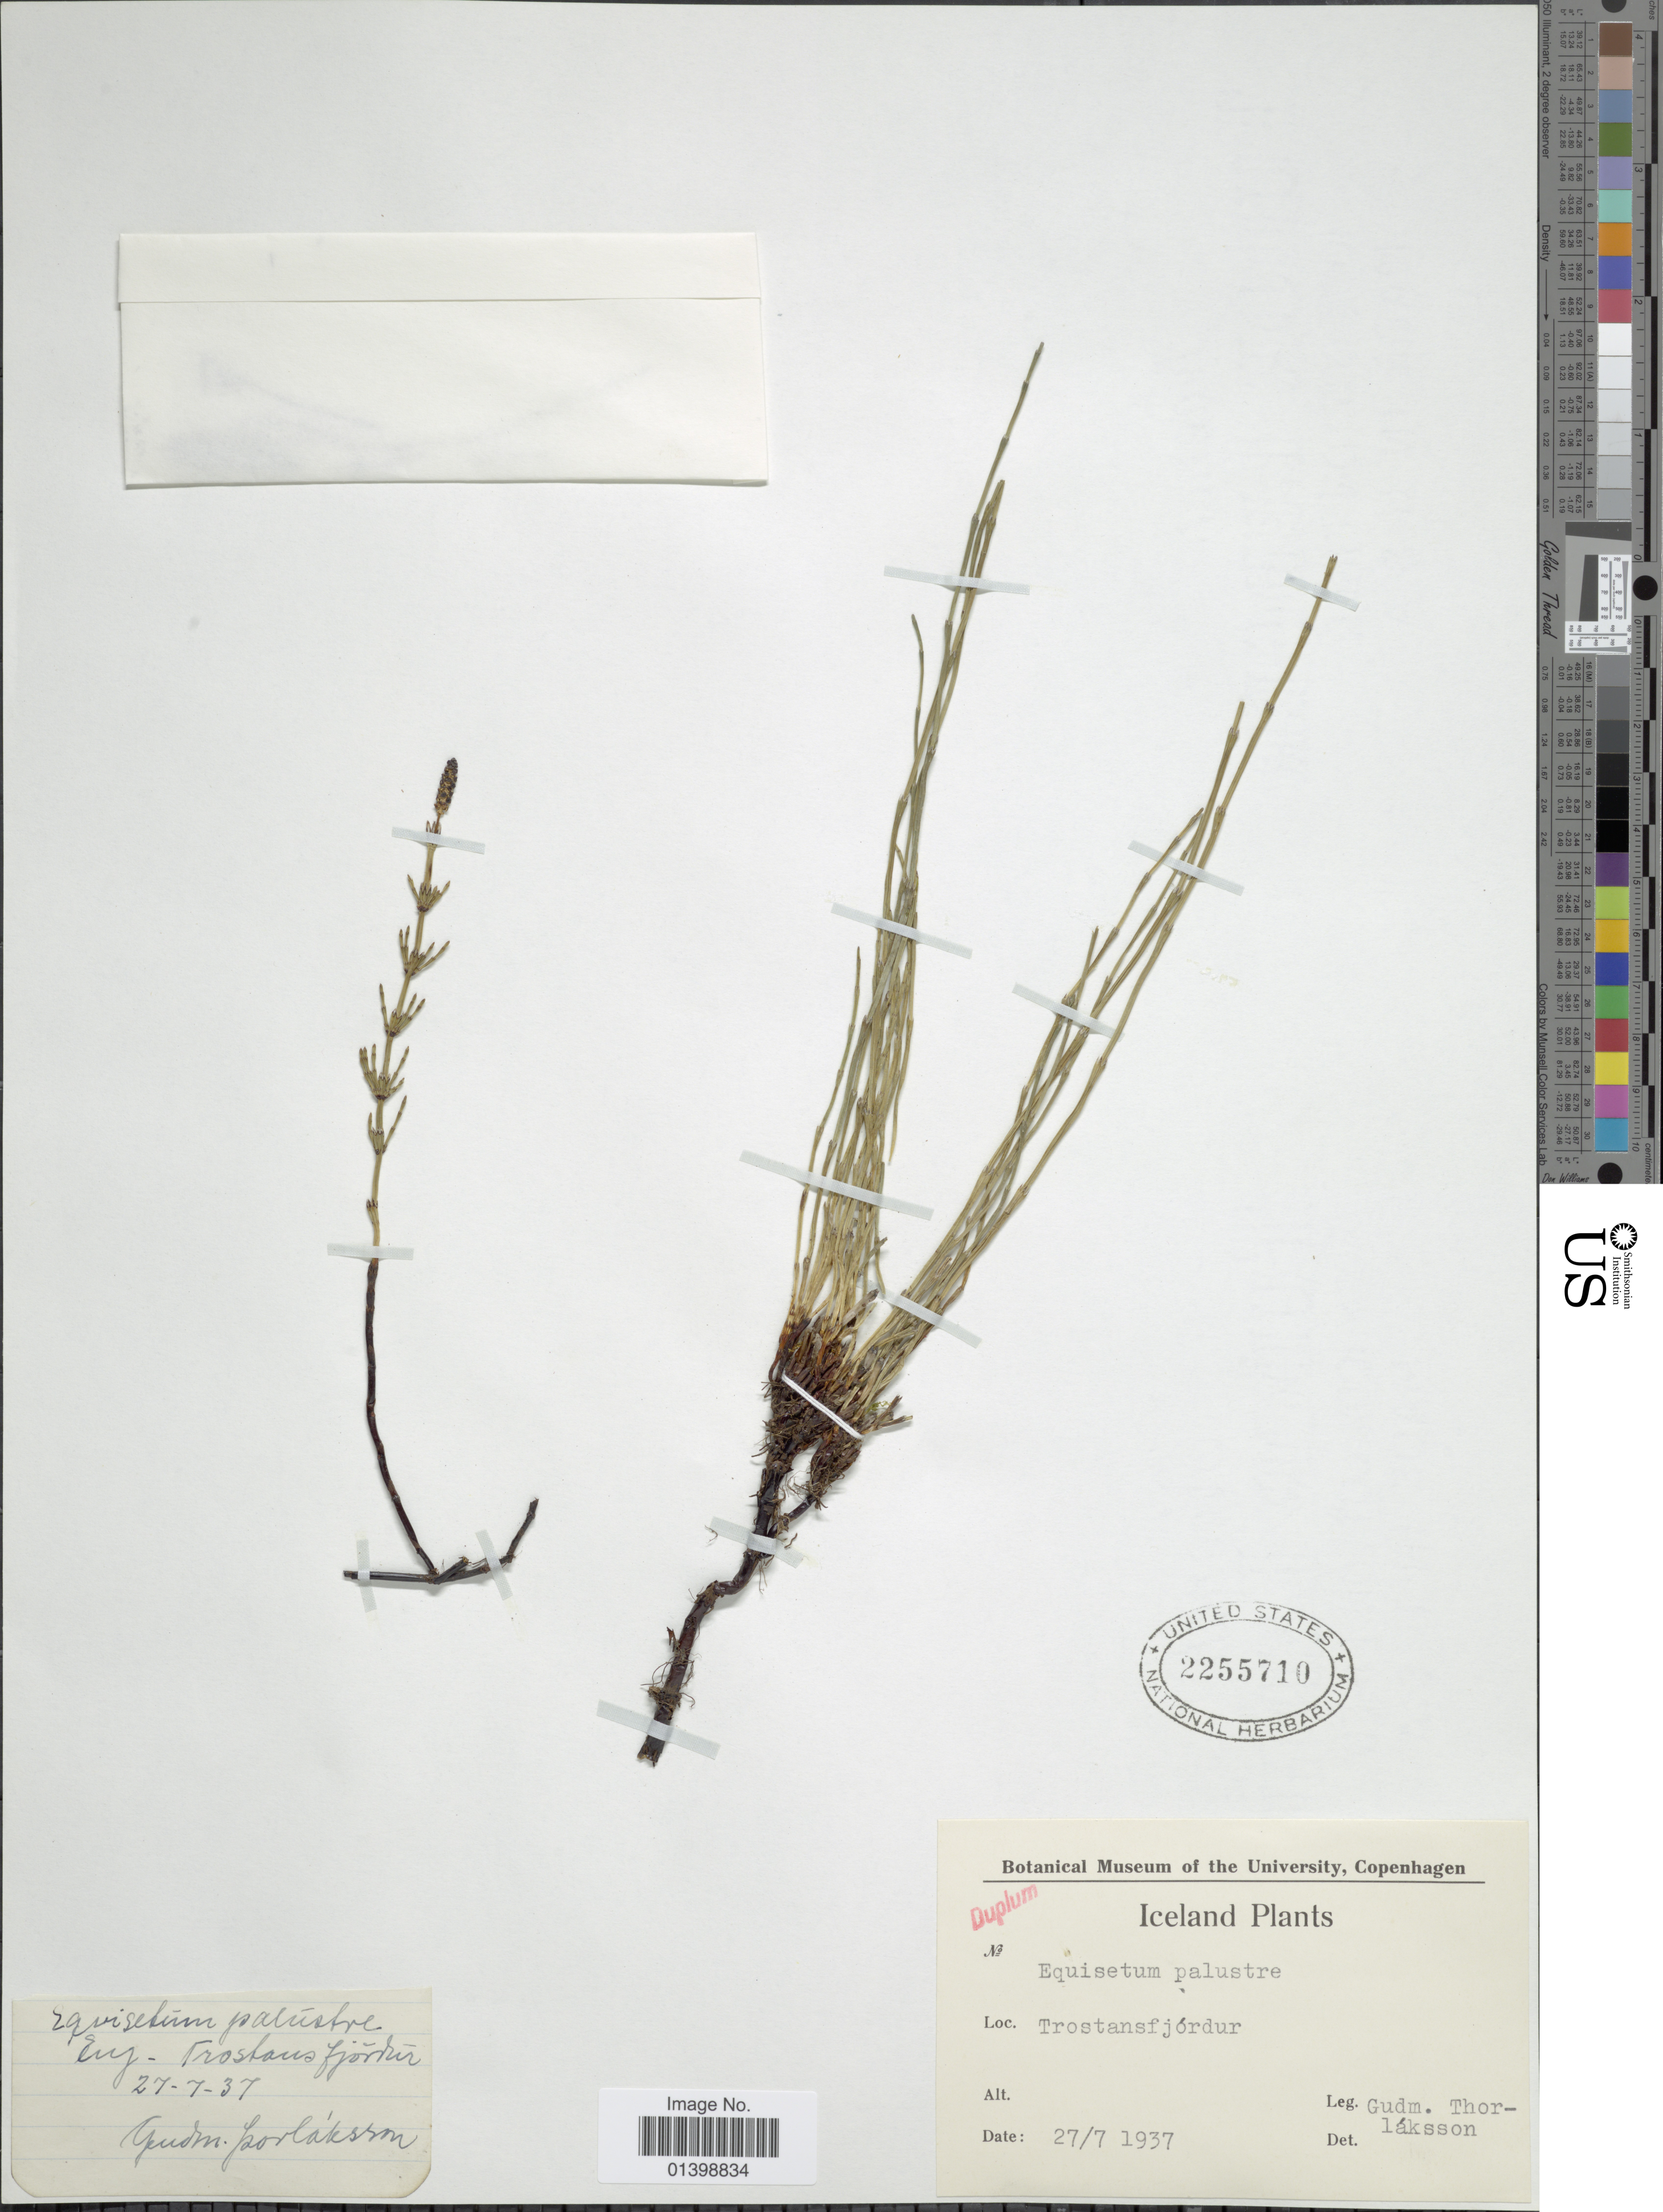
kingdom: Plantae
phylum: Tracheophyta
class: Polypodiopsida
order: Equisetales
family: Equisetaceae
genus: Equisetum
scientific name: Equisetum palustre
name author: L.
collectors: G. Thorlaksson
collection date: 1937-07-27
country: Iceland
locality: Trostansfjórdur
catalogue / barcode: US 2255710